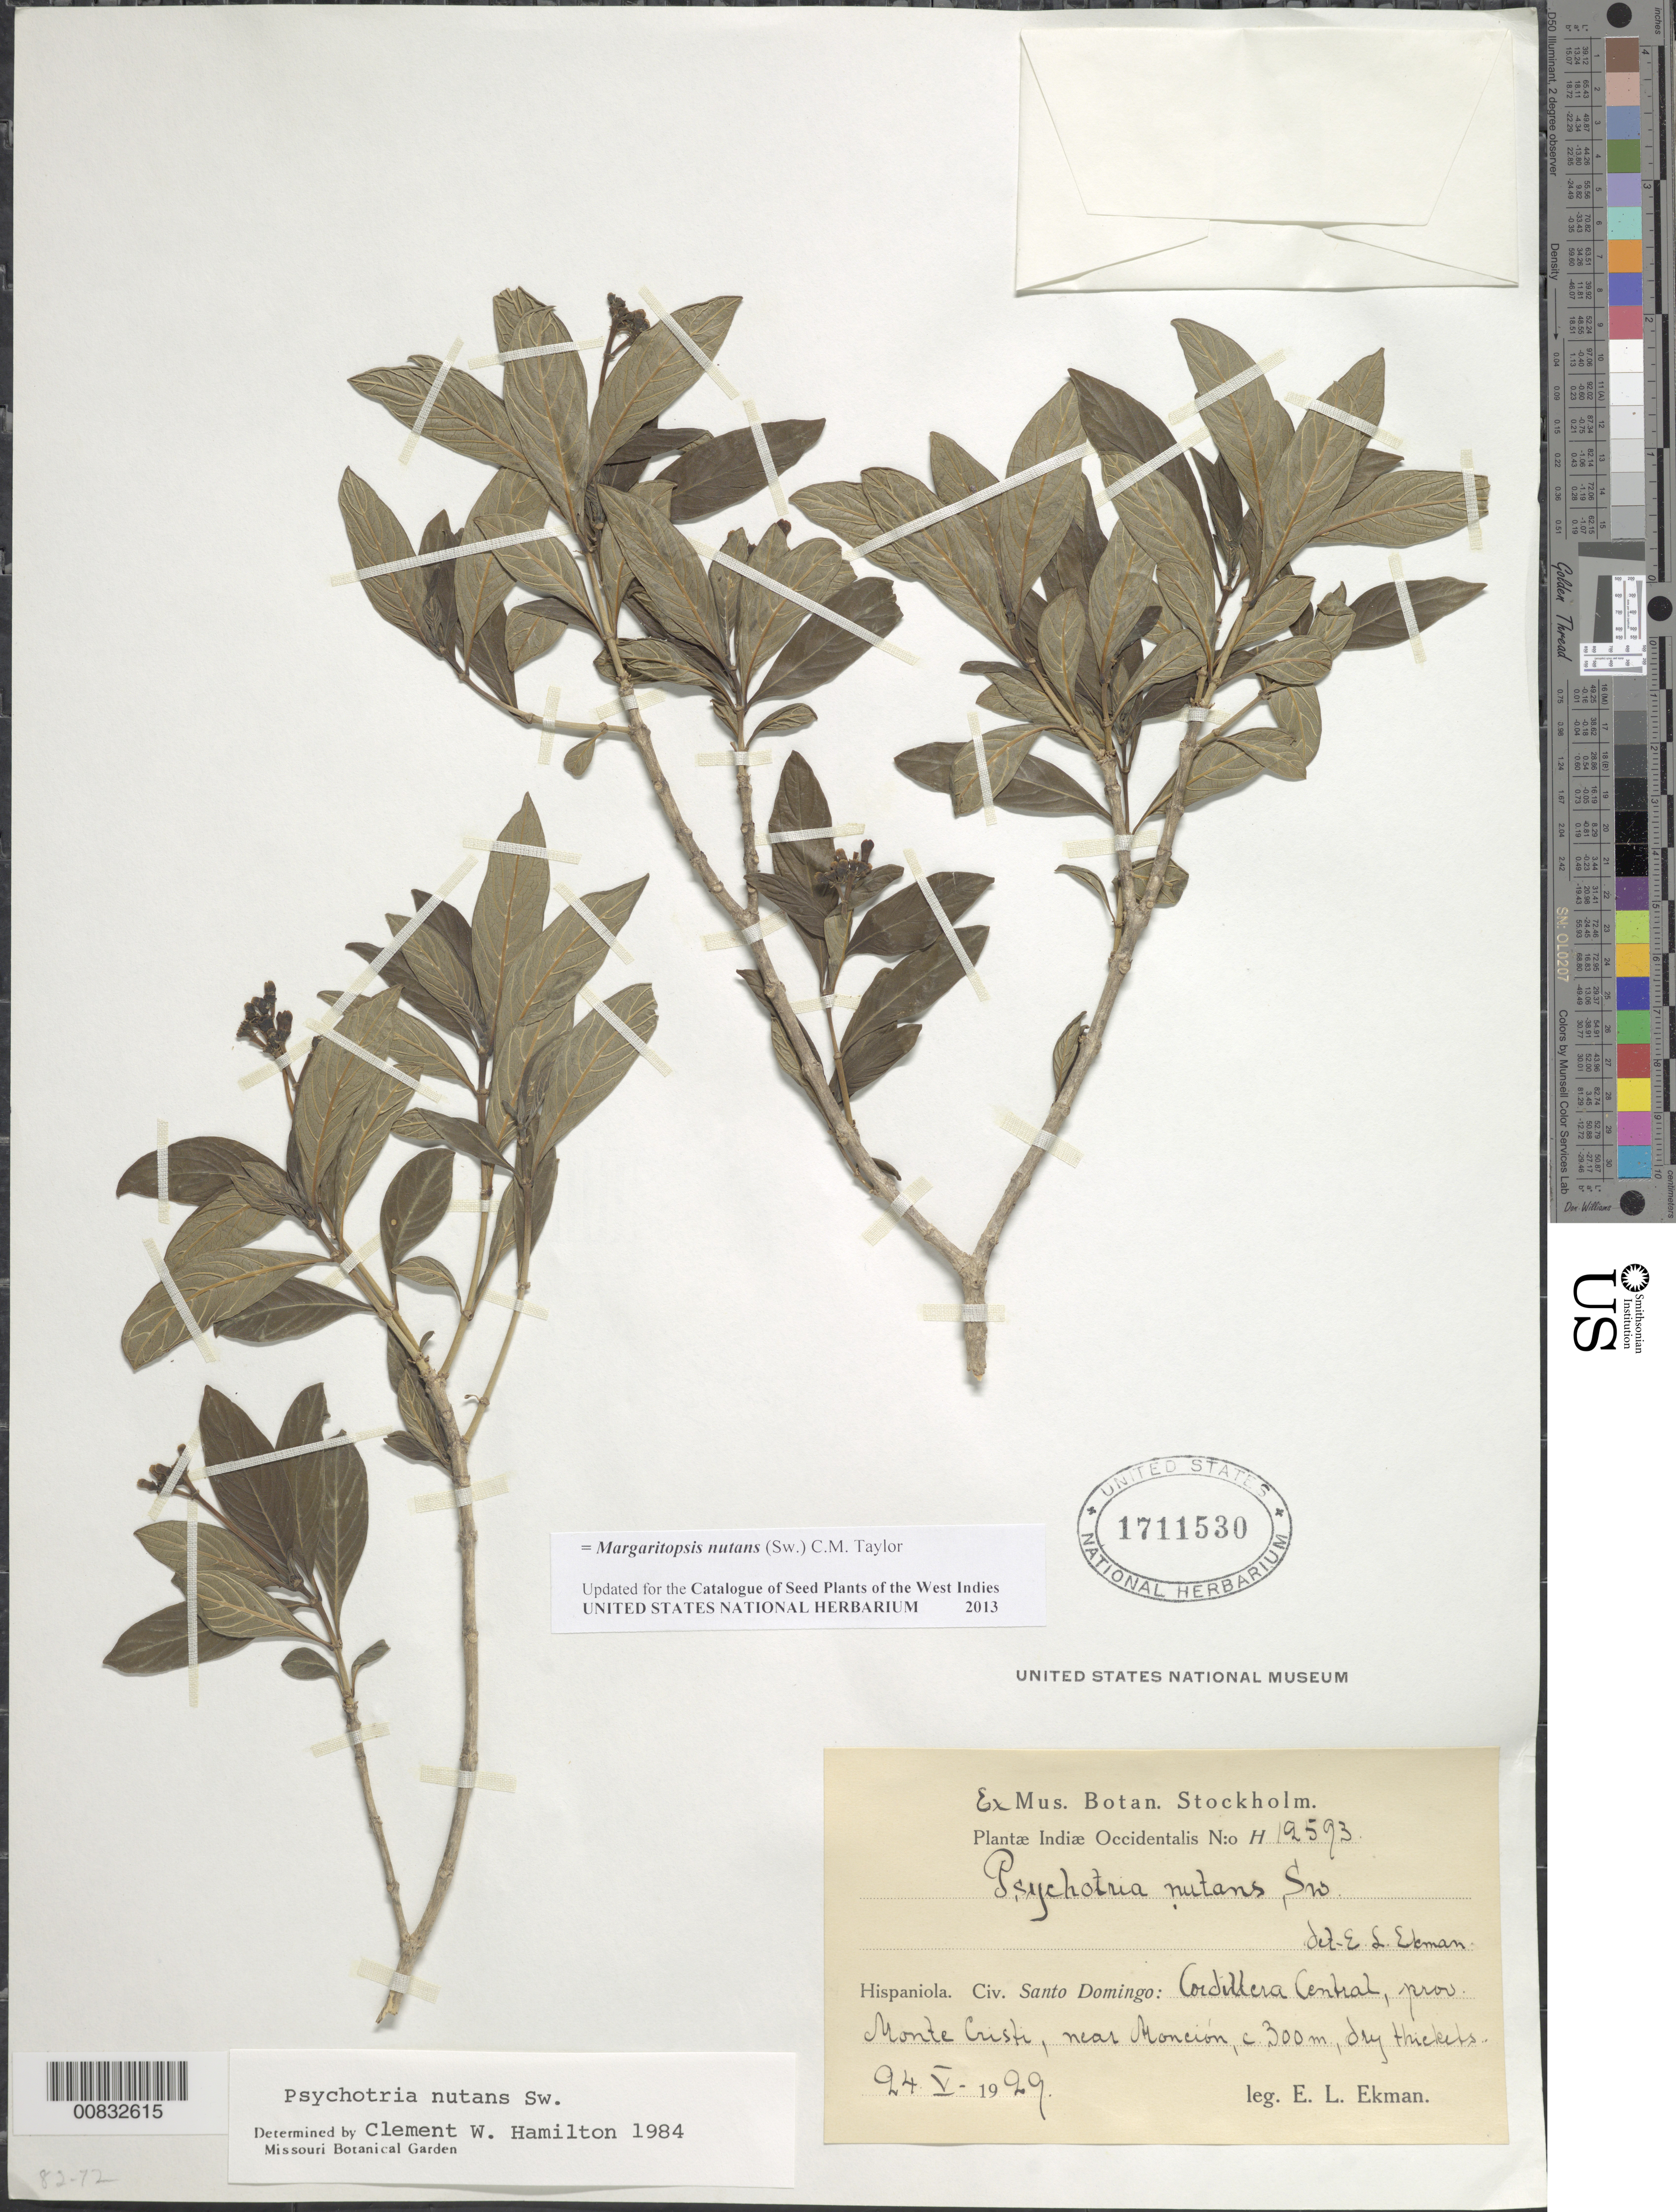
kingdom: Plantae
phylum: Tracheophyta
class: Magnoliopsida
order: Gentianales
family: Rubiaceae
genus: Margaritopsis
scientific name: Margaritopsis nutans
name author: (Sw.) C.M. Taylor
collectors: E. L. Ekman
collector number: H 12593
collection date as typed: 25 May 1929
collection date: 1929-05-25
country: Dominican Republic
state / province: Monte Cristi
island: Hispaniola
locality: Cordillera Central, near Monción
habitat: Dry thickets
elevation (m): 300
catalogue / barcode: US 1711530